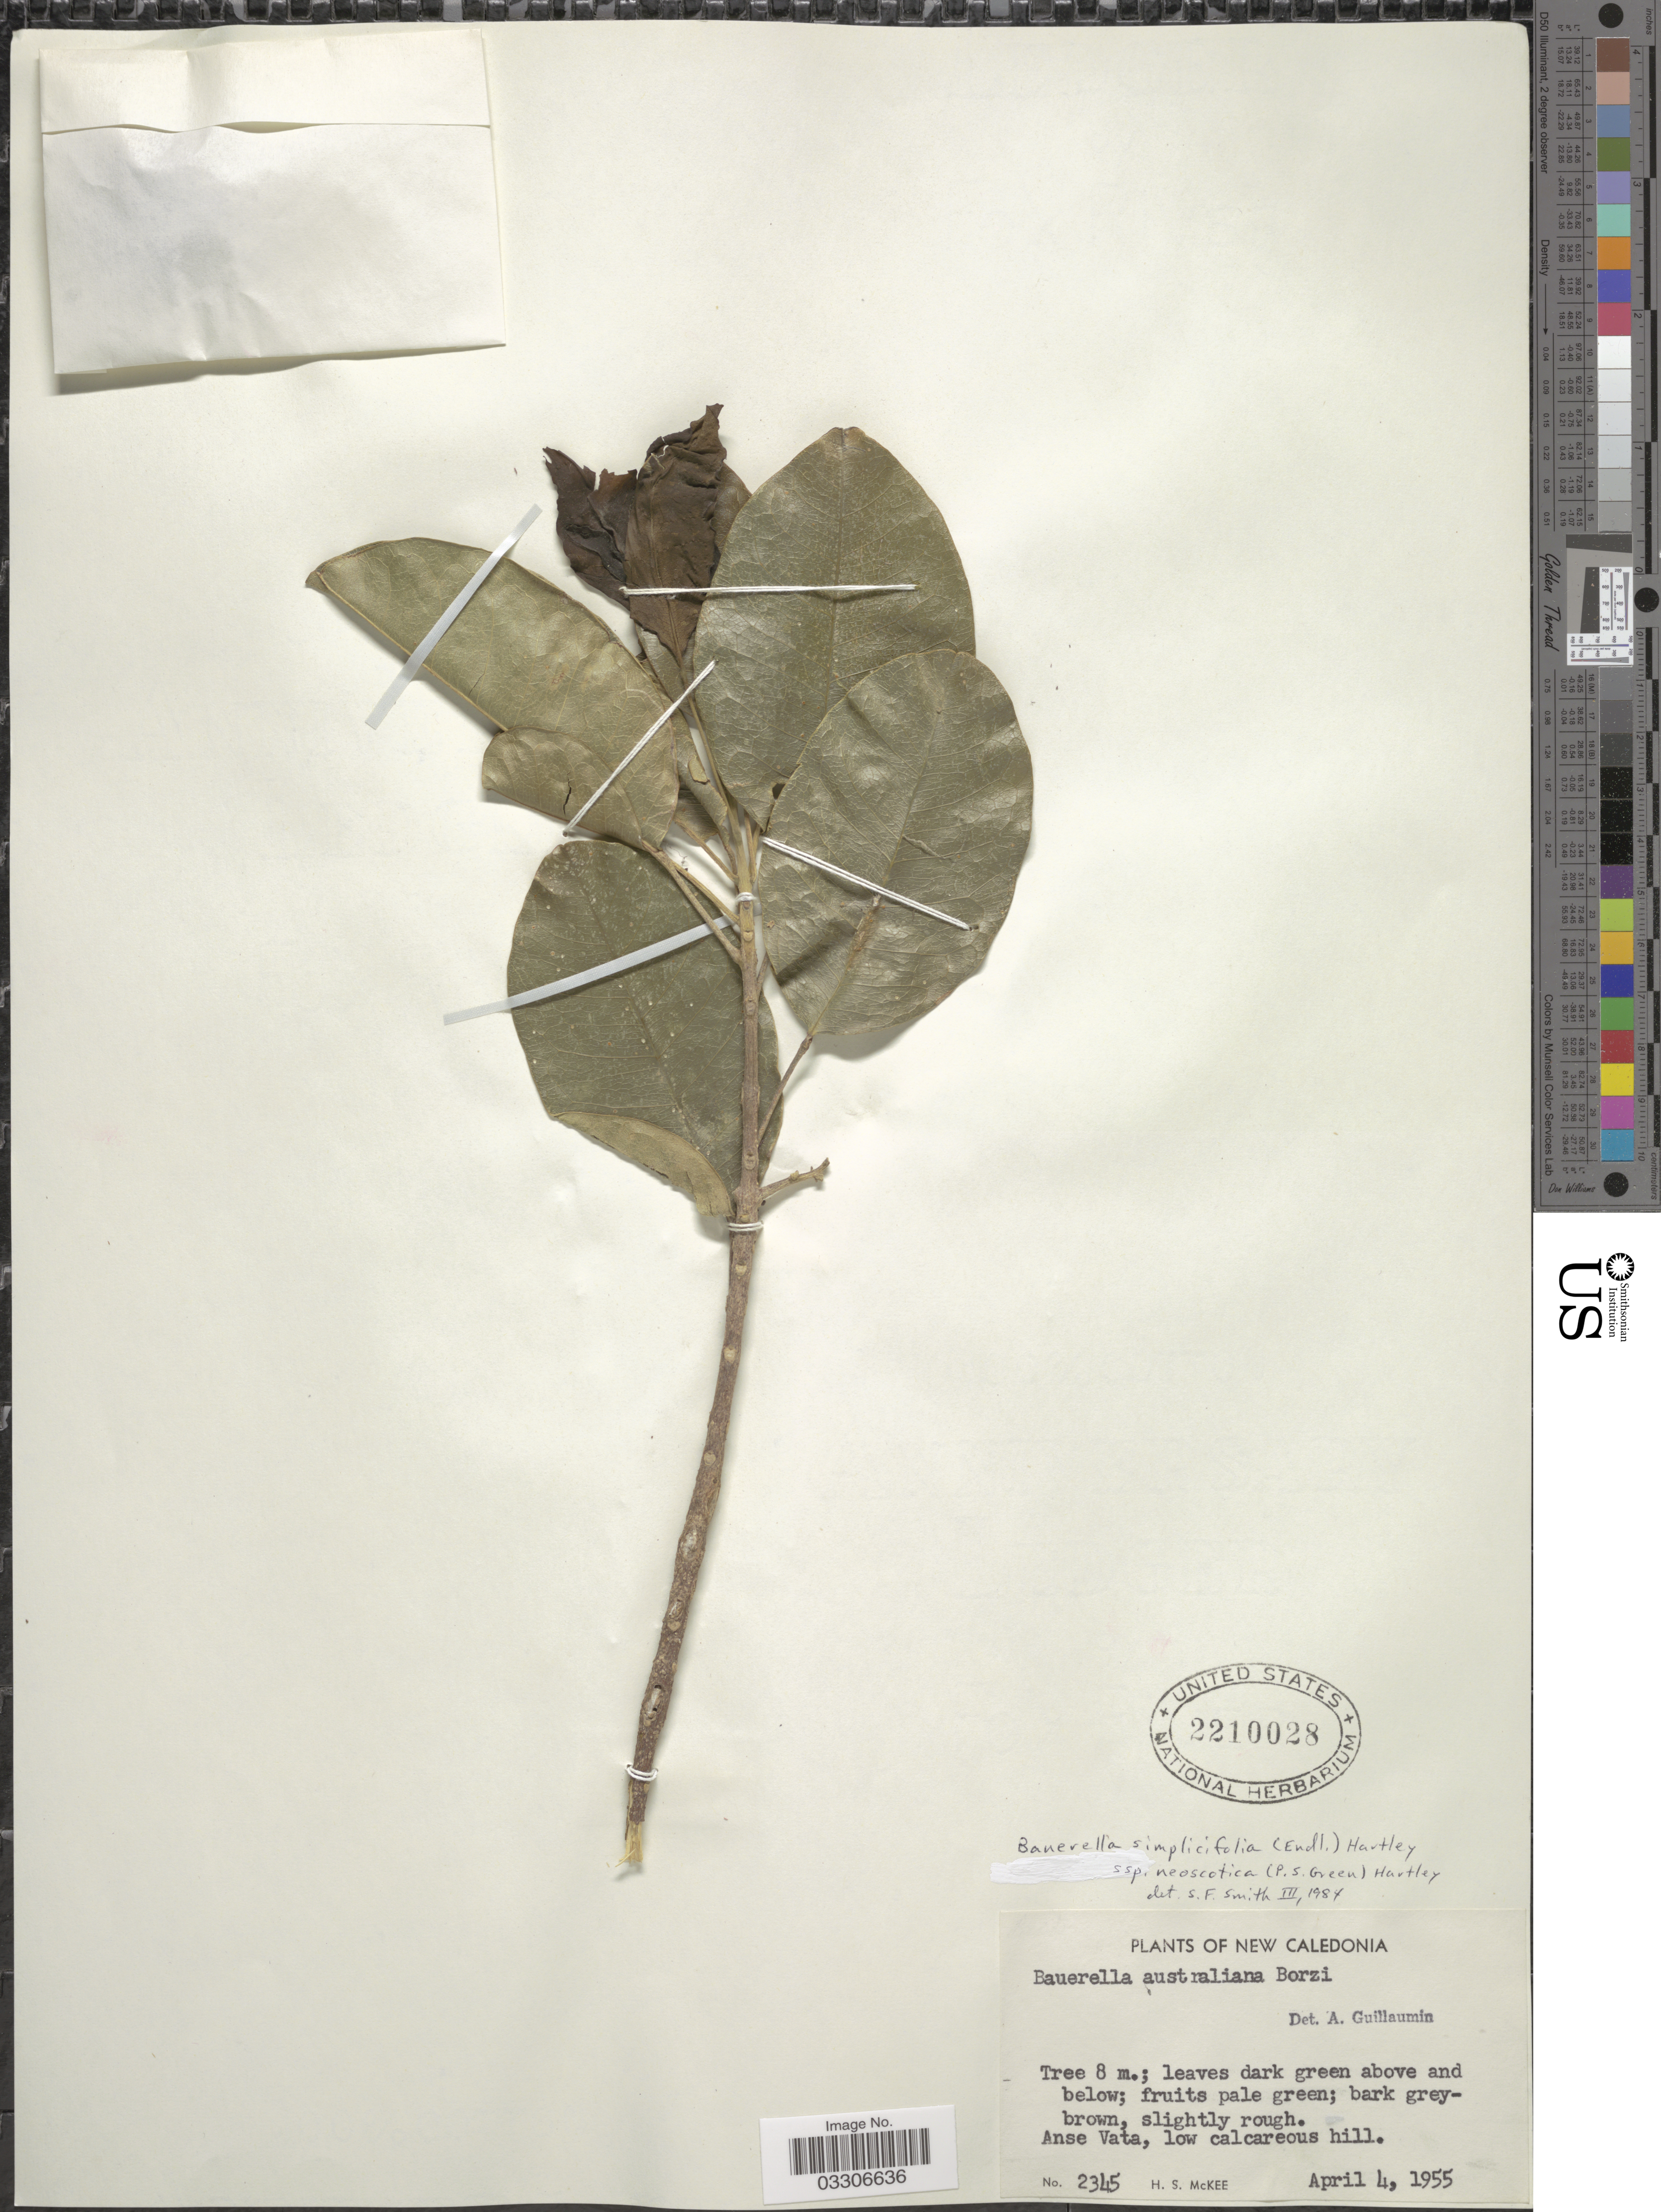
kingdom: Plantae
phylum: Tracheophyta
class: Magnoliopsida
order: Sapindales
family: Rutaceae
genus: Sarcomelicope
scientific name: Sarcomelicope simplicifolia subsp. neoscotica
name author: (McGill. & P.S. Green) T.G. Hartley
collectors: H. S. McKee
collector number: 2345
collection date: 1955-04-04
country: New Caledonia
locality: Anse Vata.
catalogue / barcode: US 2210028